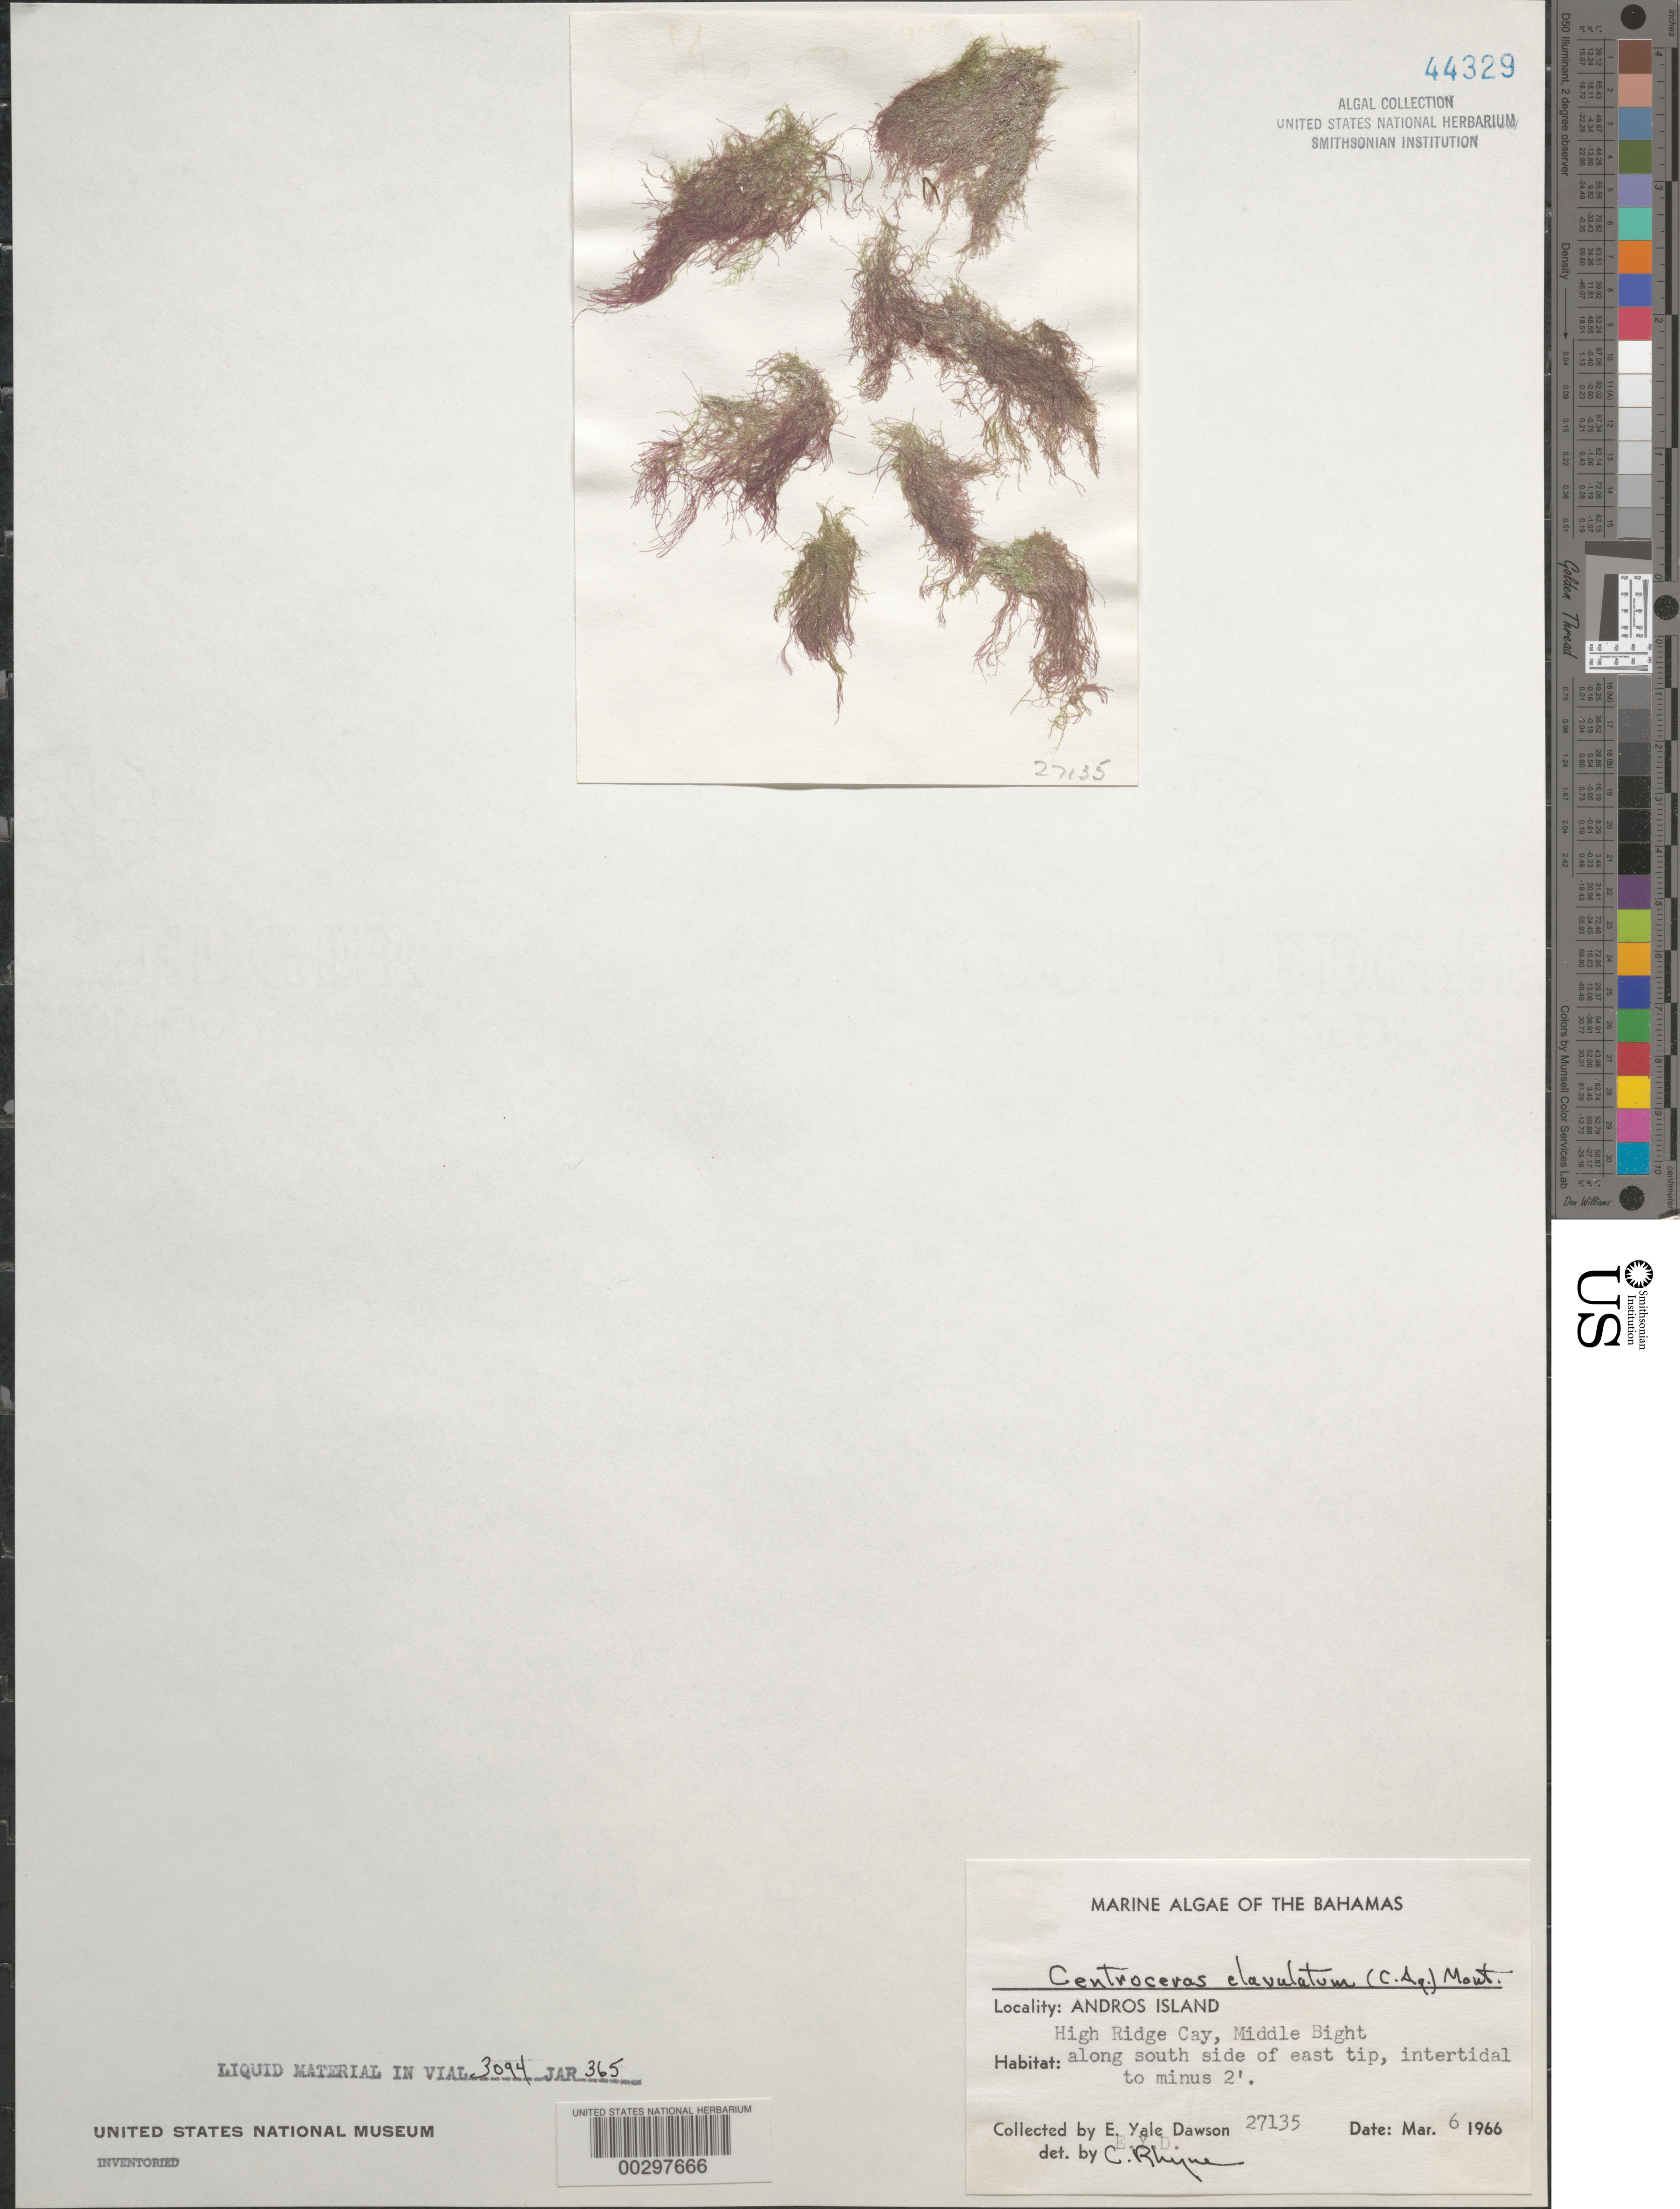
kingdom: Plantae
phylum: Rhodophyta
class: Florideophyceae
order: Ceramiales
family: Ceramiaceae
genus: Centroceras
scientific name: Centroceras clavulatum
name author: (C. Agardh) Mont.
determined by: Rhyne, C. F.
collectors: E. Y. Dawson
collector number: EYD 27135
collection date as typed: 06 Mar 1966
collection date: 1966-03-06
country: Bahamas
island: High Ridge Cay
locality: Middle Bight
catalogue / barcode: US 44329